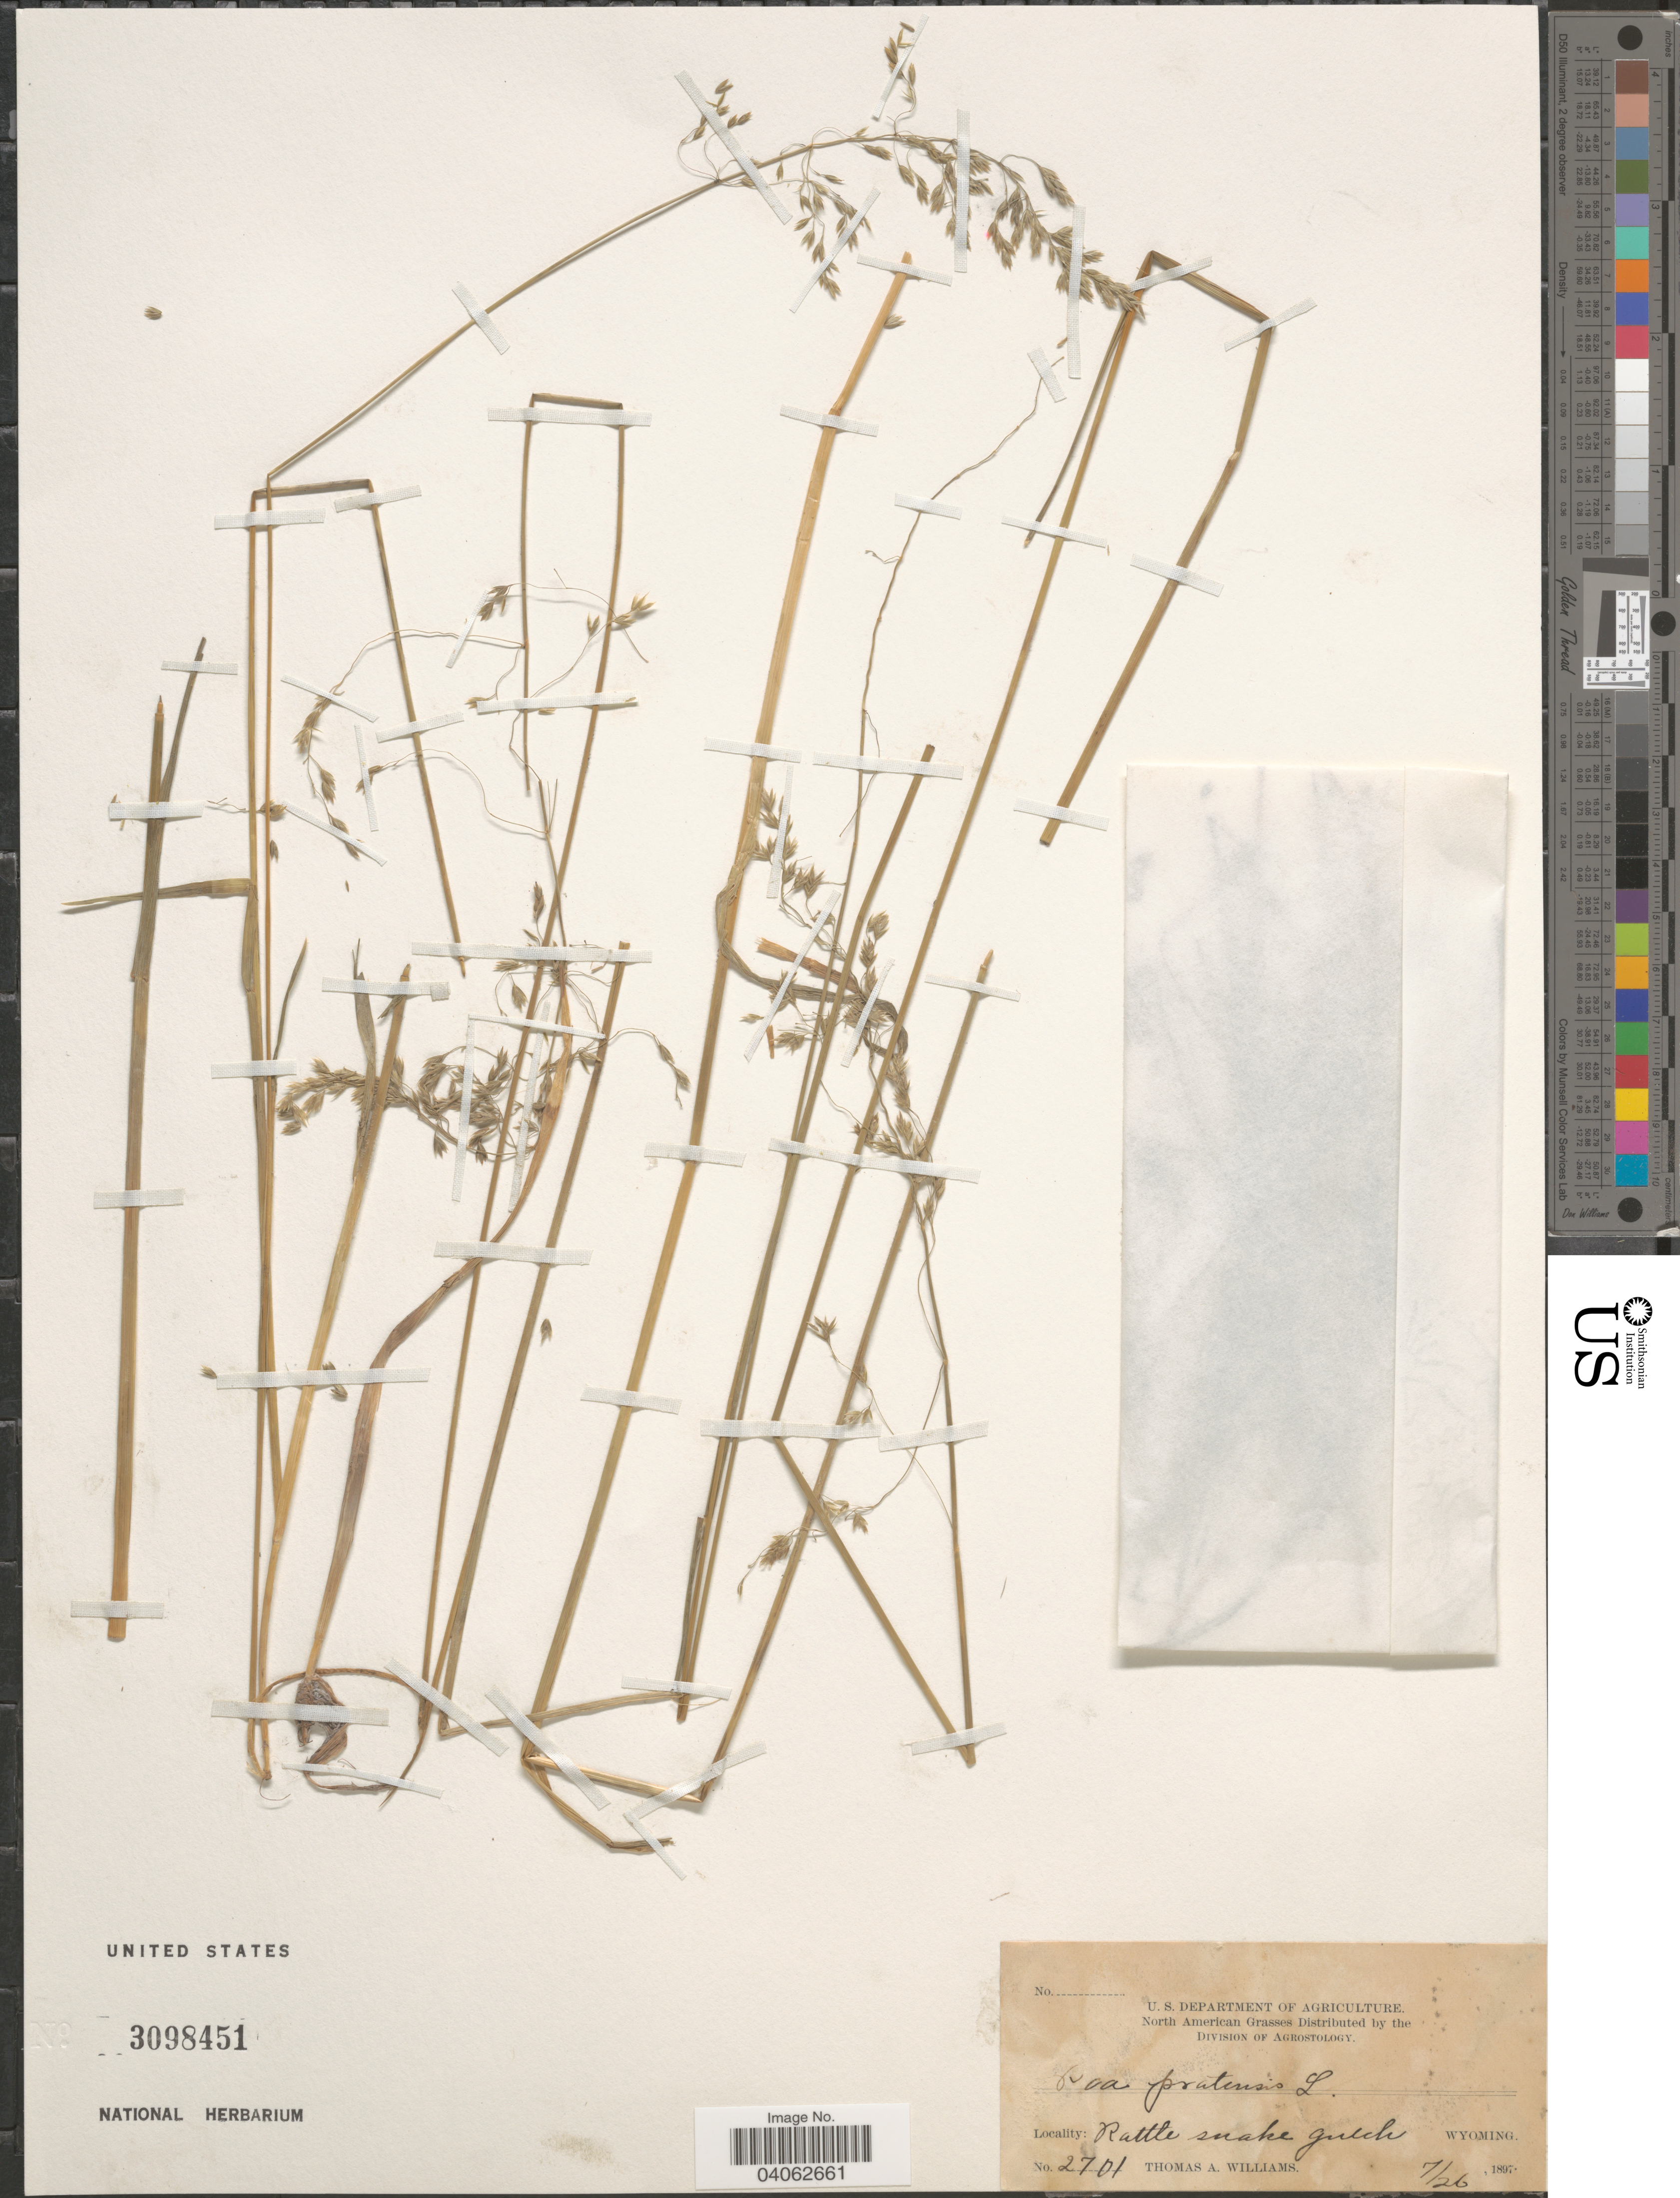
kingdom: Plantae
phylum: Tracheophyta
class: Liliopsida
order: Poales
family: Poaceae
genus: Poa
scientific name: Poa pratensis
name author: L.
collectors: T. A. Williams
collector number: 2701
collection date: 1897-07-26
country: United States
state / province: Wyoming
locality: Rattlesnake Gulch.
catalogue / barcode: US 3098451